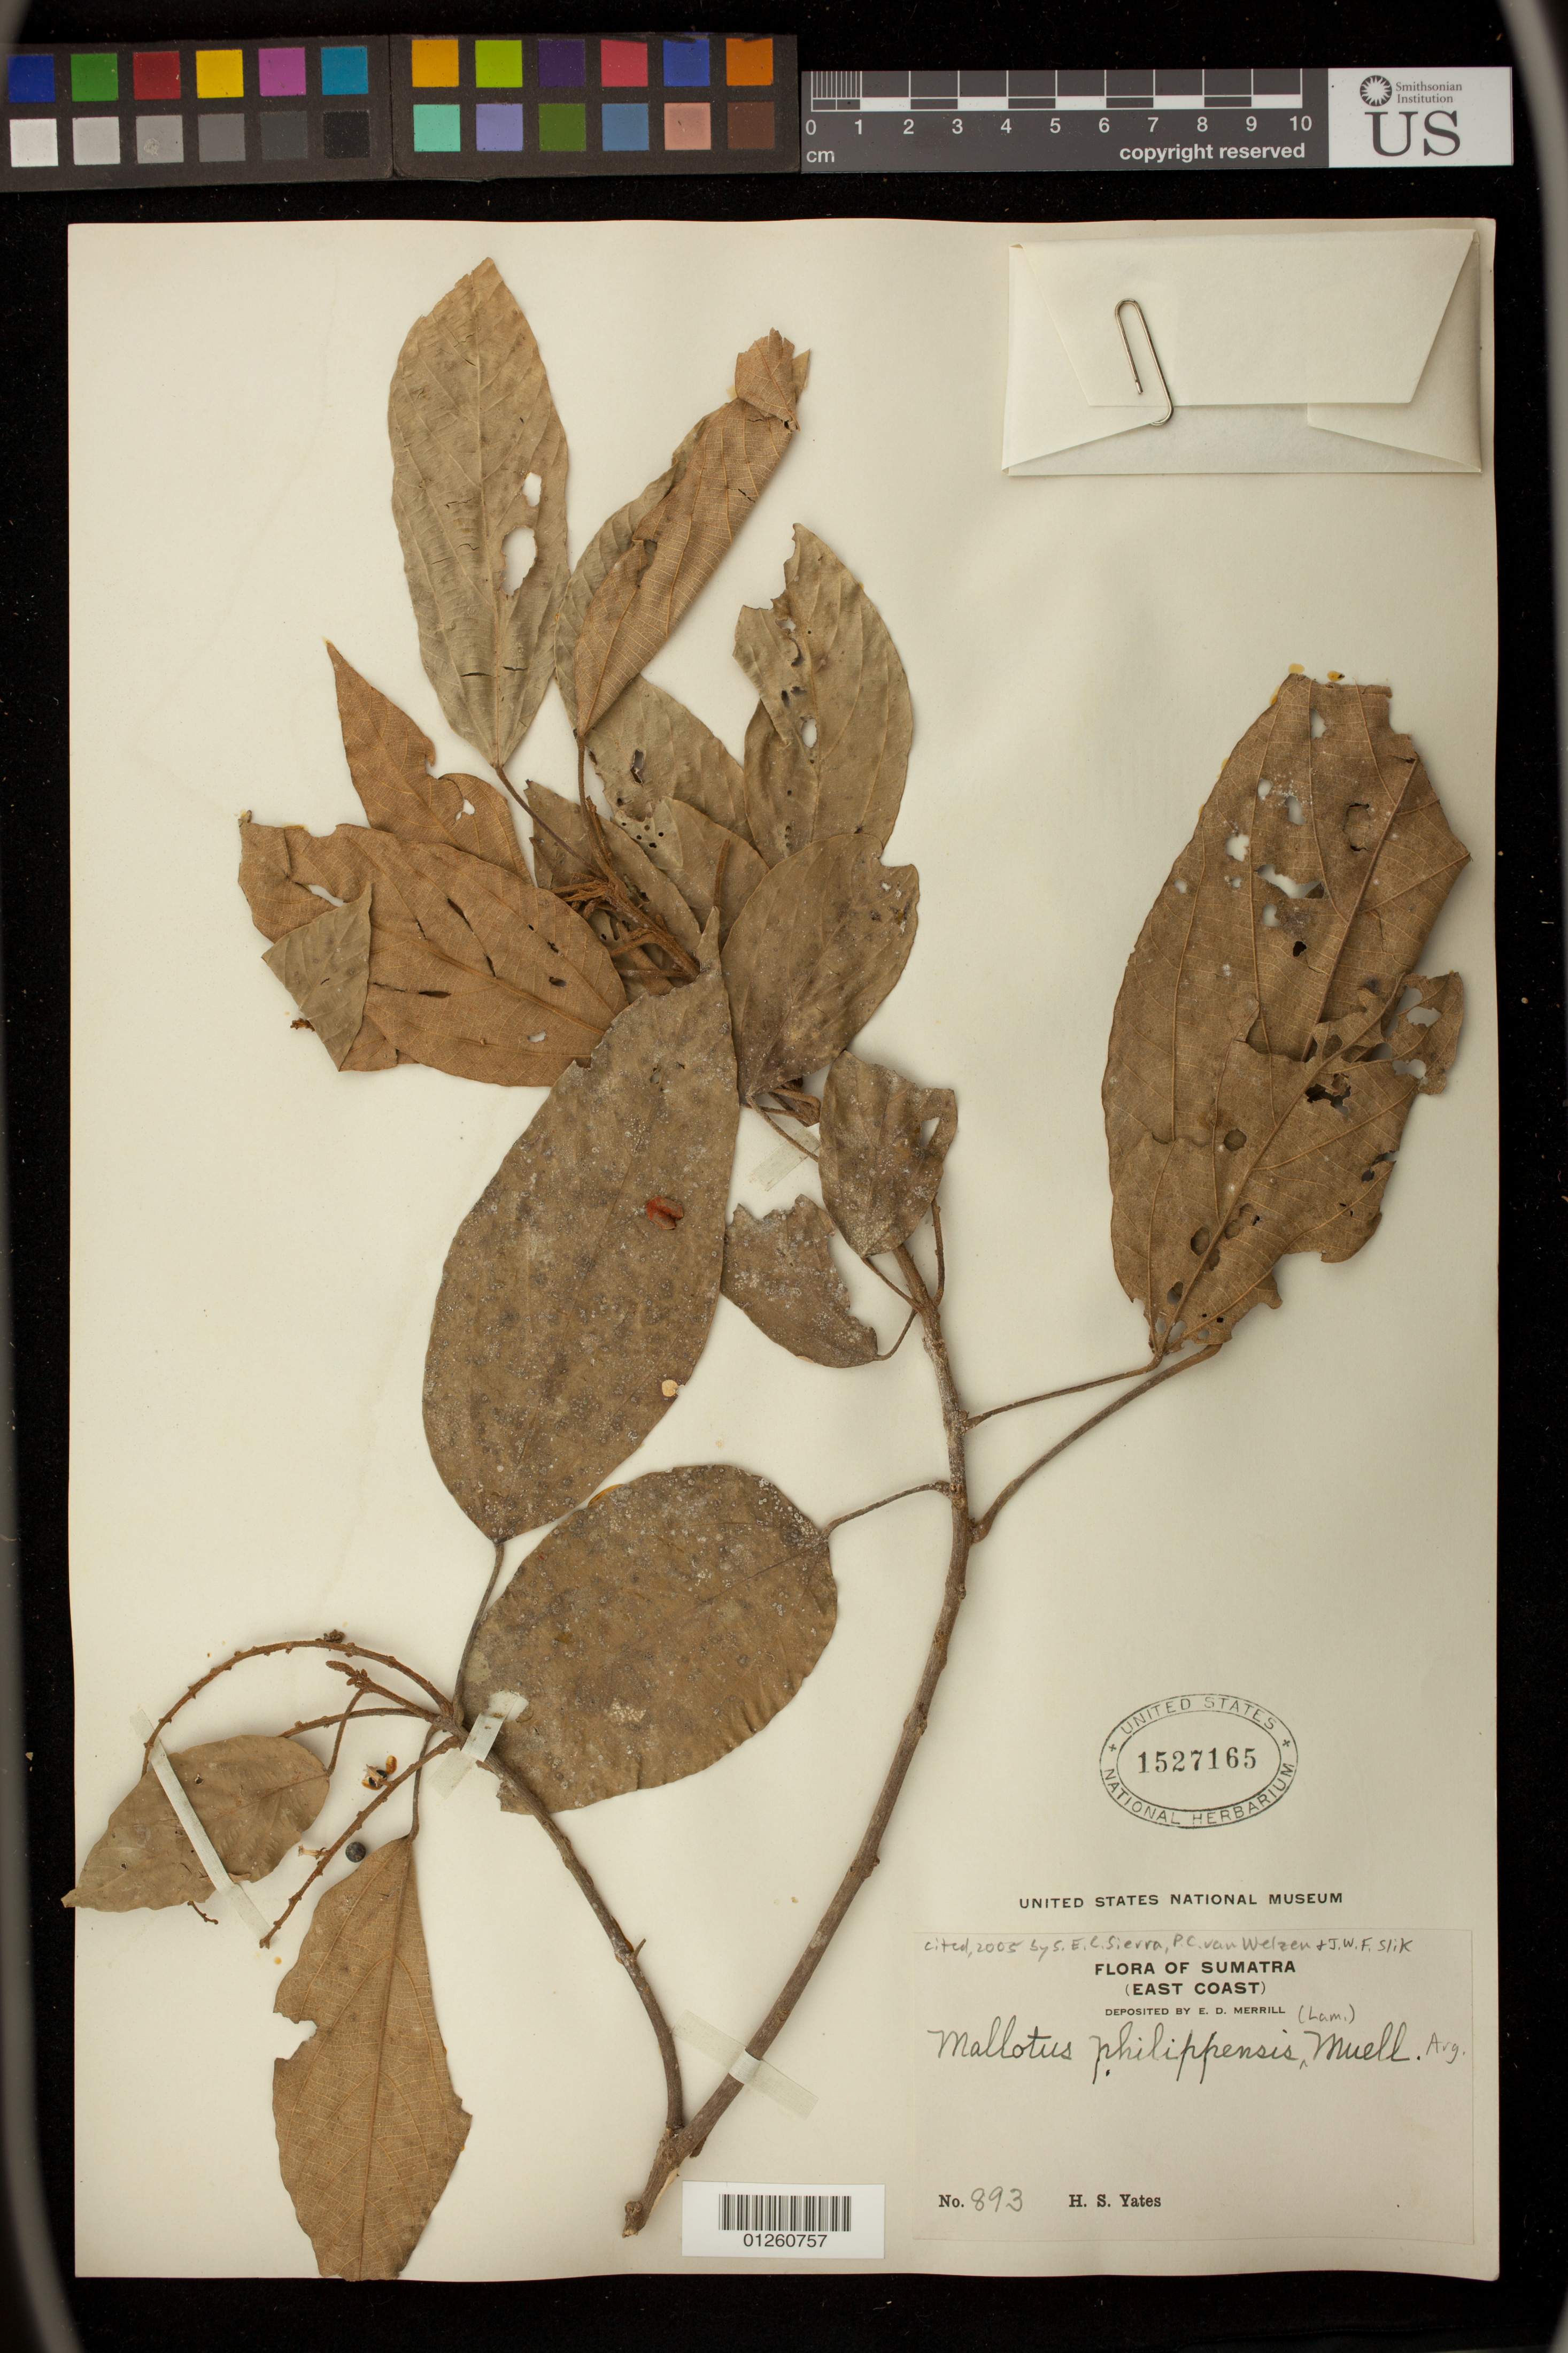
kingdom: Plantae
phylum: Tracheophyta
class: Magnoliopsida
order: Malpighiales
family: Euphorbiaceae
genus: Mallotus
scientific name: Mallotus philippensis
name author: (Lam.) Müll. Arg.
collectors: H. S. Yates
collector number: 893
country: Indonesia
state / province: Sumatra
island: Sumatra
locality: Sumatra, east coast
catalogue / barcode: US 1527165